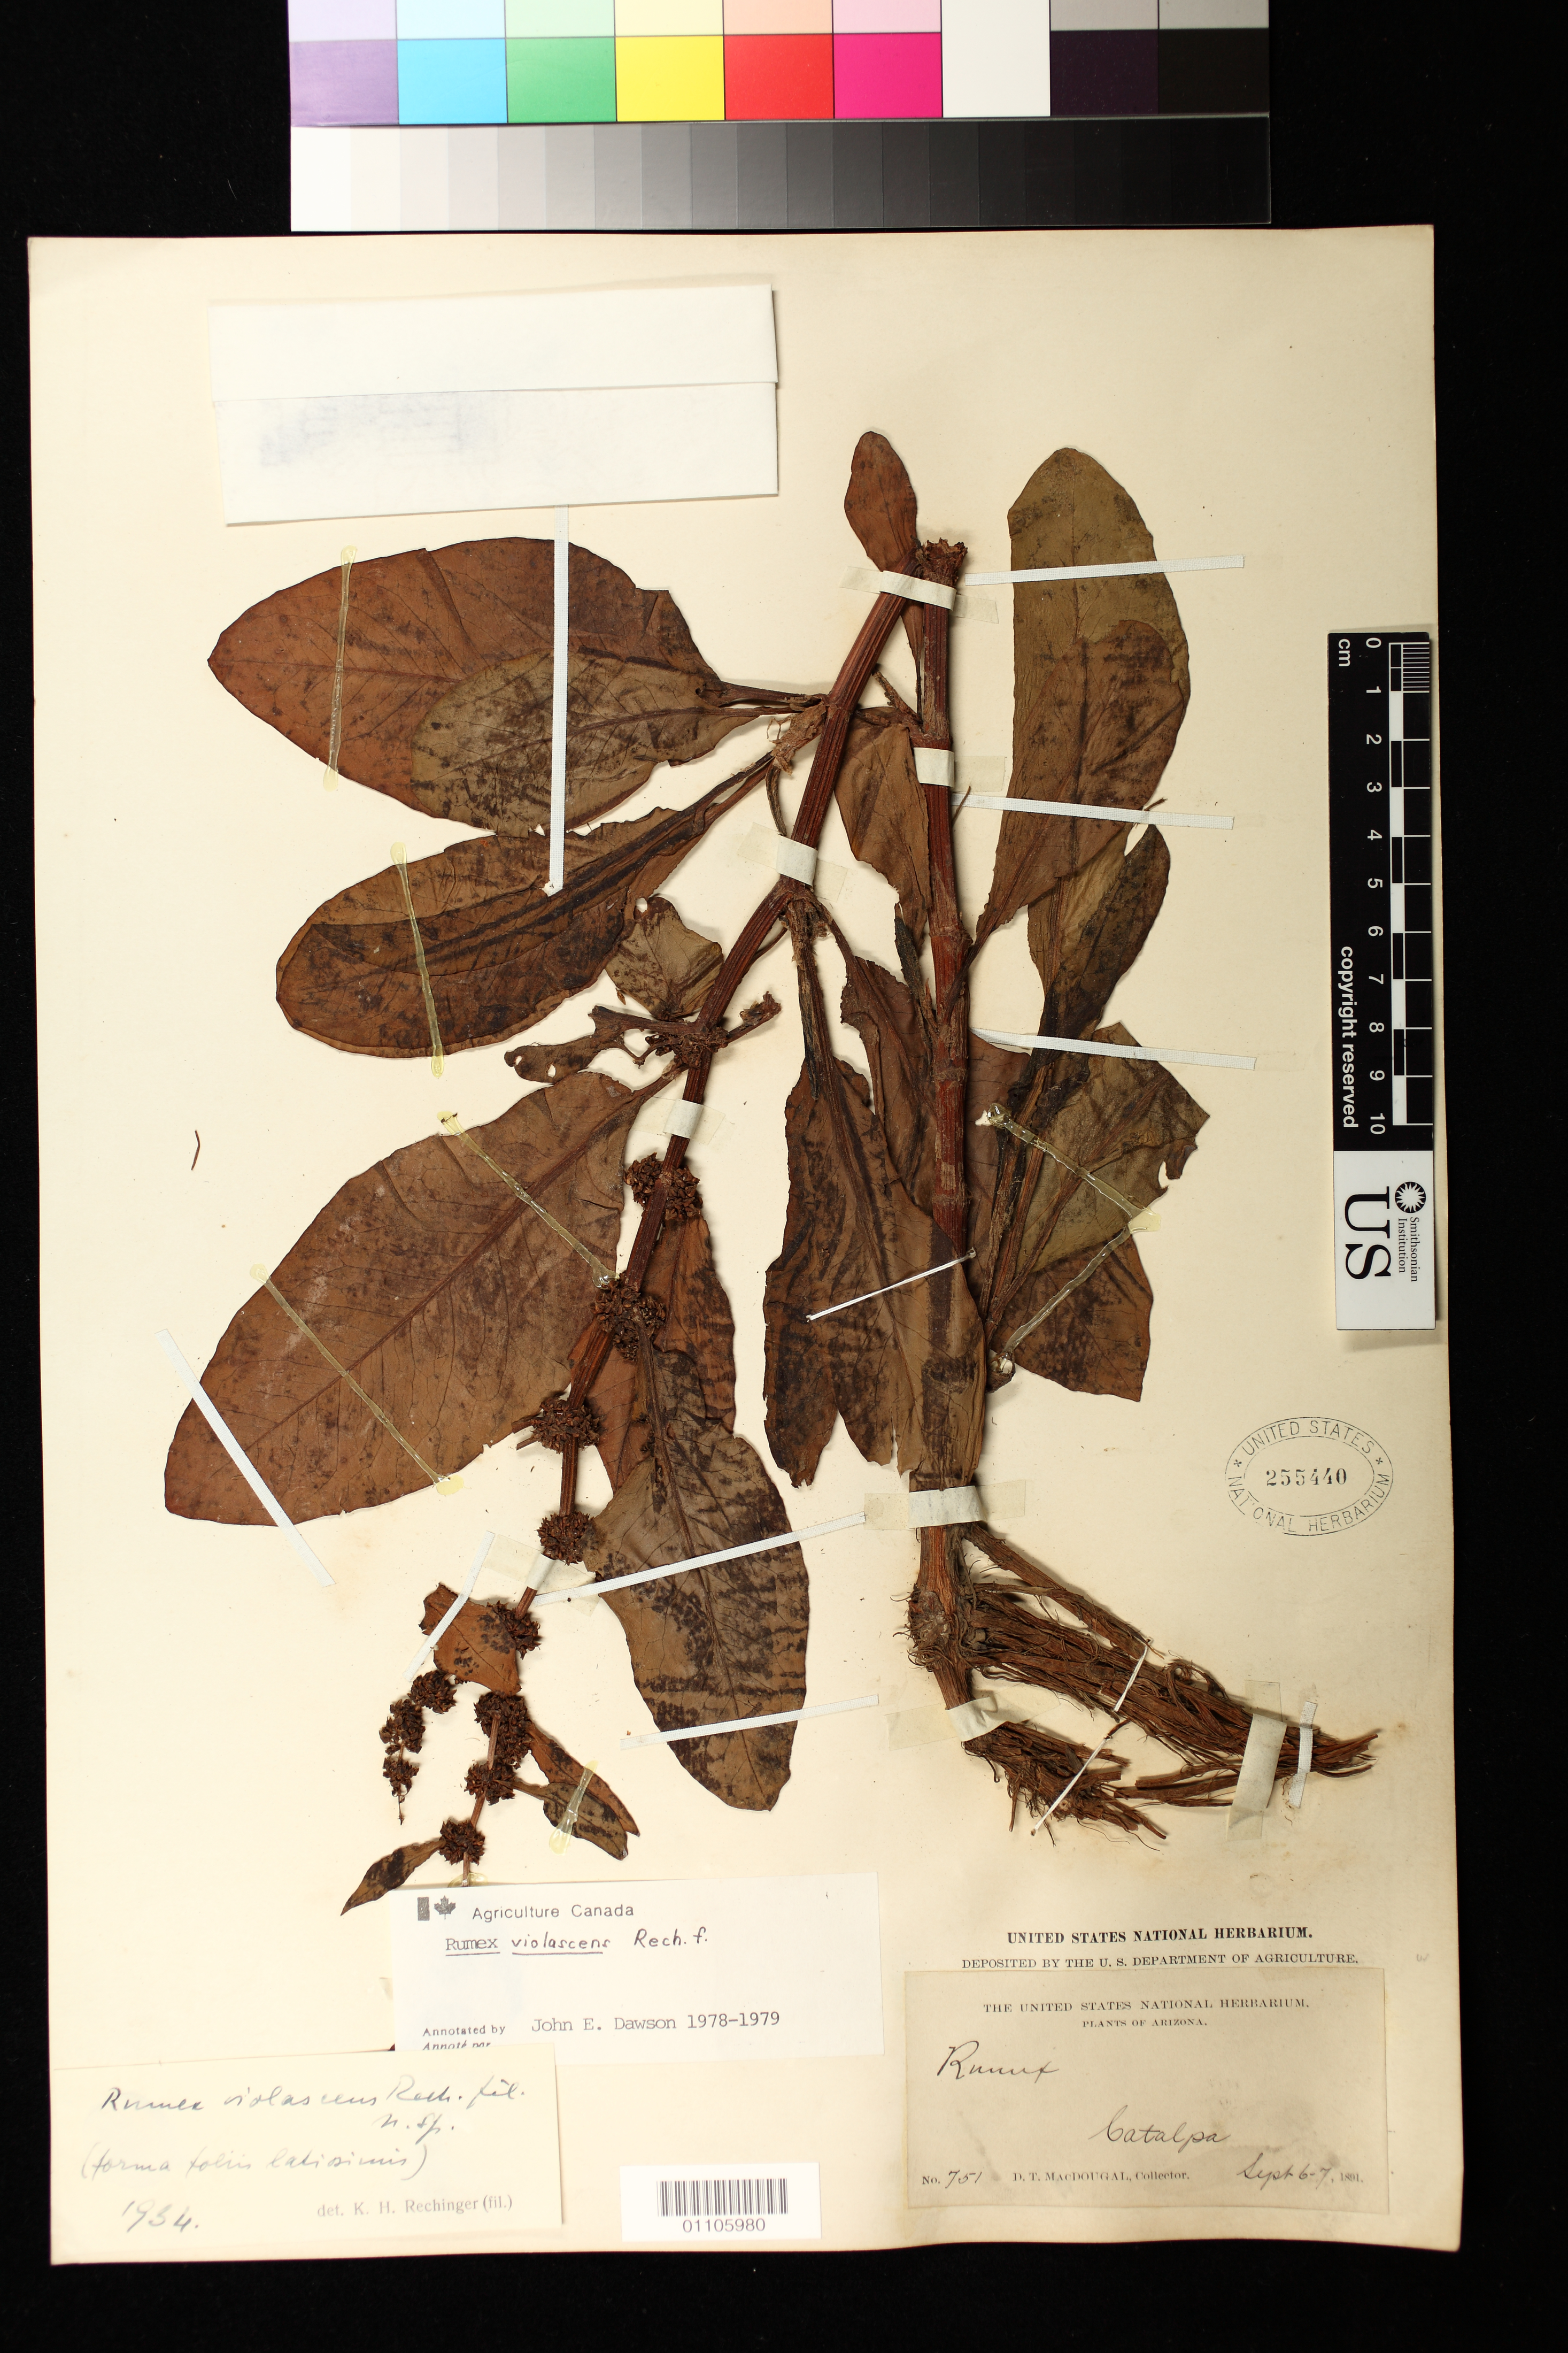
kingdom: Plantae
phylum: Tracheophyta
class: Magnoliopsida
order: Caryophyllales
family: Polygonaceae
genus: Rumex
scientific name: Rumex violascens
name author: Rech. f.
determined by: Rechinger, K. H.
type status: Syntype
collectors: D. T. MacDougal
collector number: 751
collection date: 1891-09-06/1891-09-07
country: United States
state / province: Arizona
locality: Catalpa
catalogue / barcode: US 255440